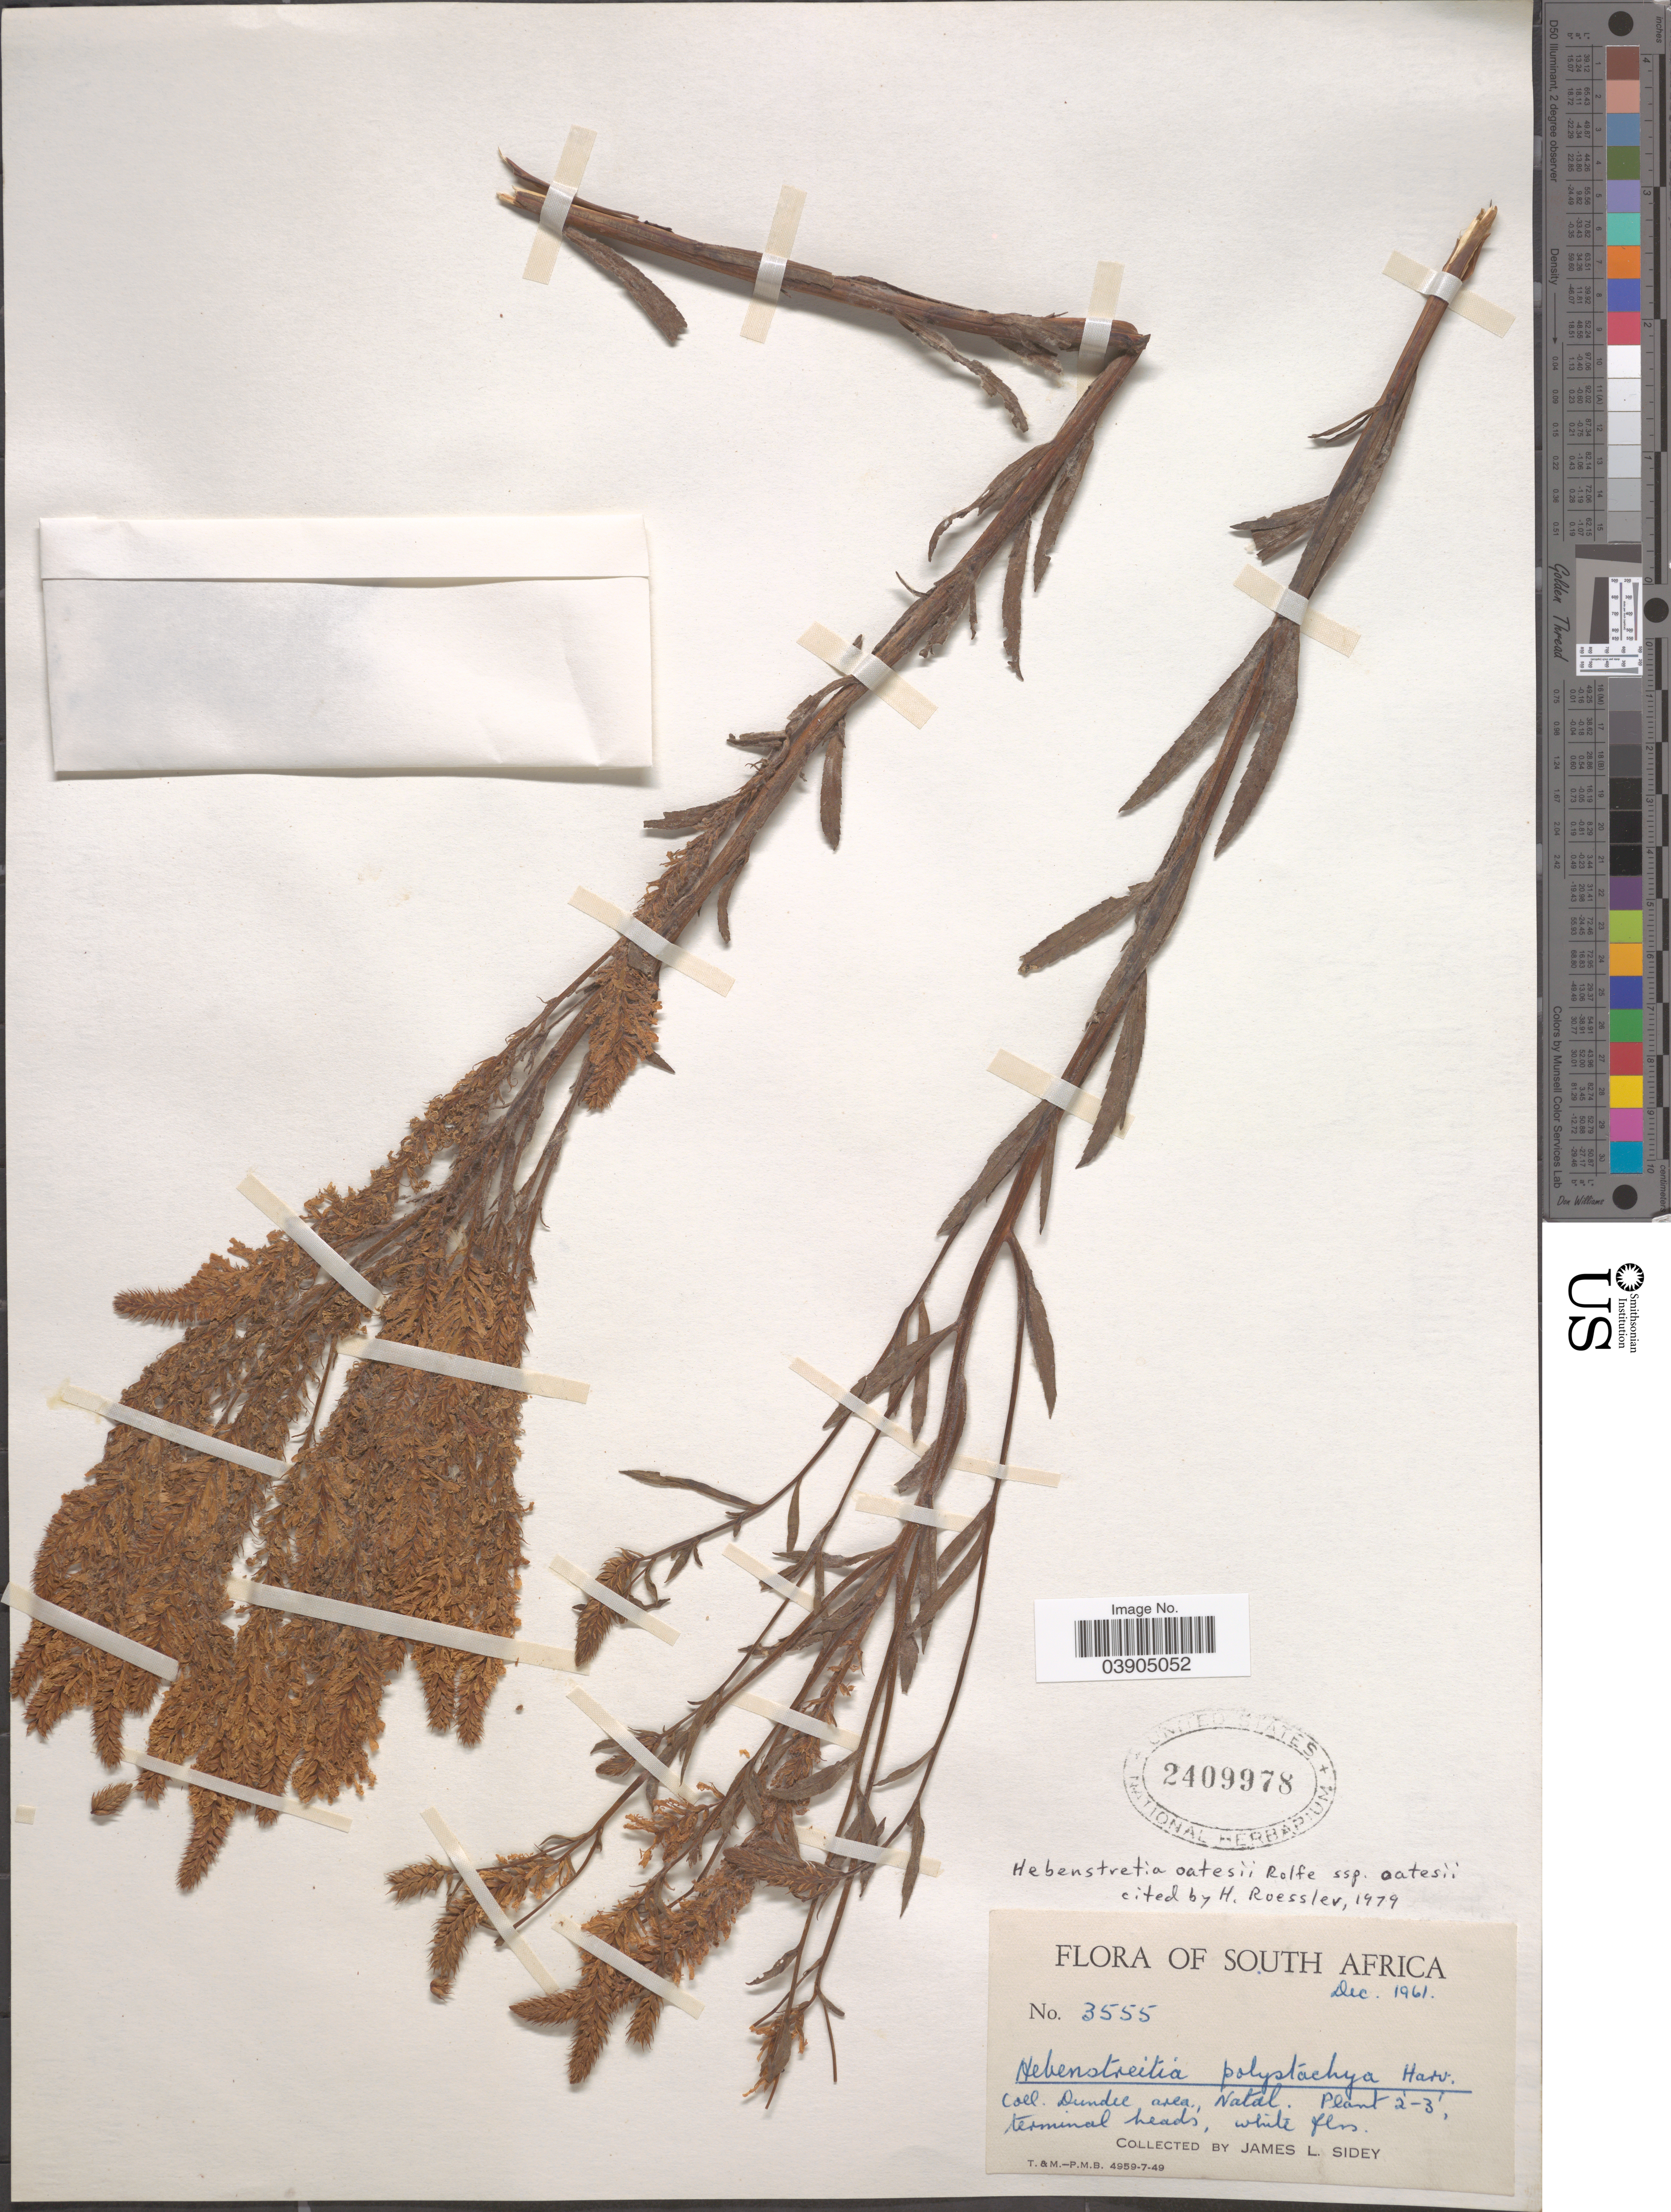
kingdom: Plantae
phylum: Tracheophyta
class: Magnoliopsida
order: Lamiales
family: Scrophulariaceae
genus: Hebenstretia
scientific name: Hebenstretia oatesii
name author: Rolfe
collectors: J. L. Sidey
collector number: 3555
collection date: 1961-12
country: South Africa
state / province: KwaZulu-Natal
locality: Dundee area, Natal.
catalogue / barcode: US 2409978